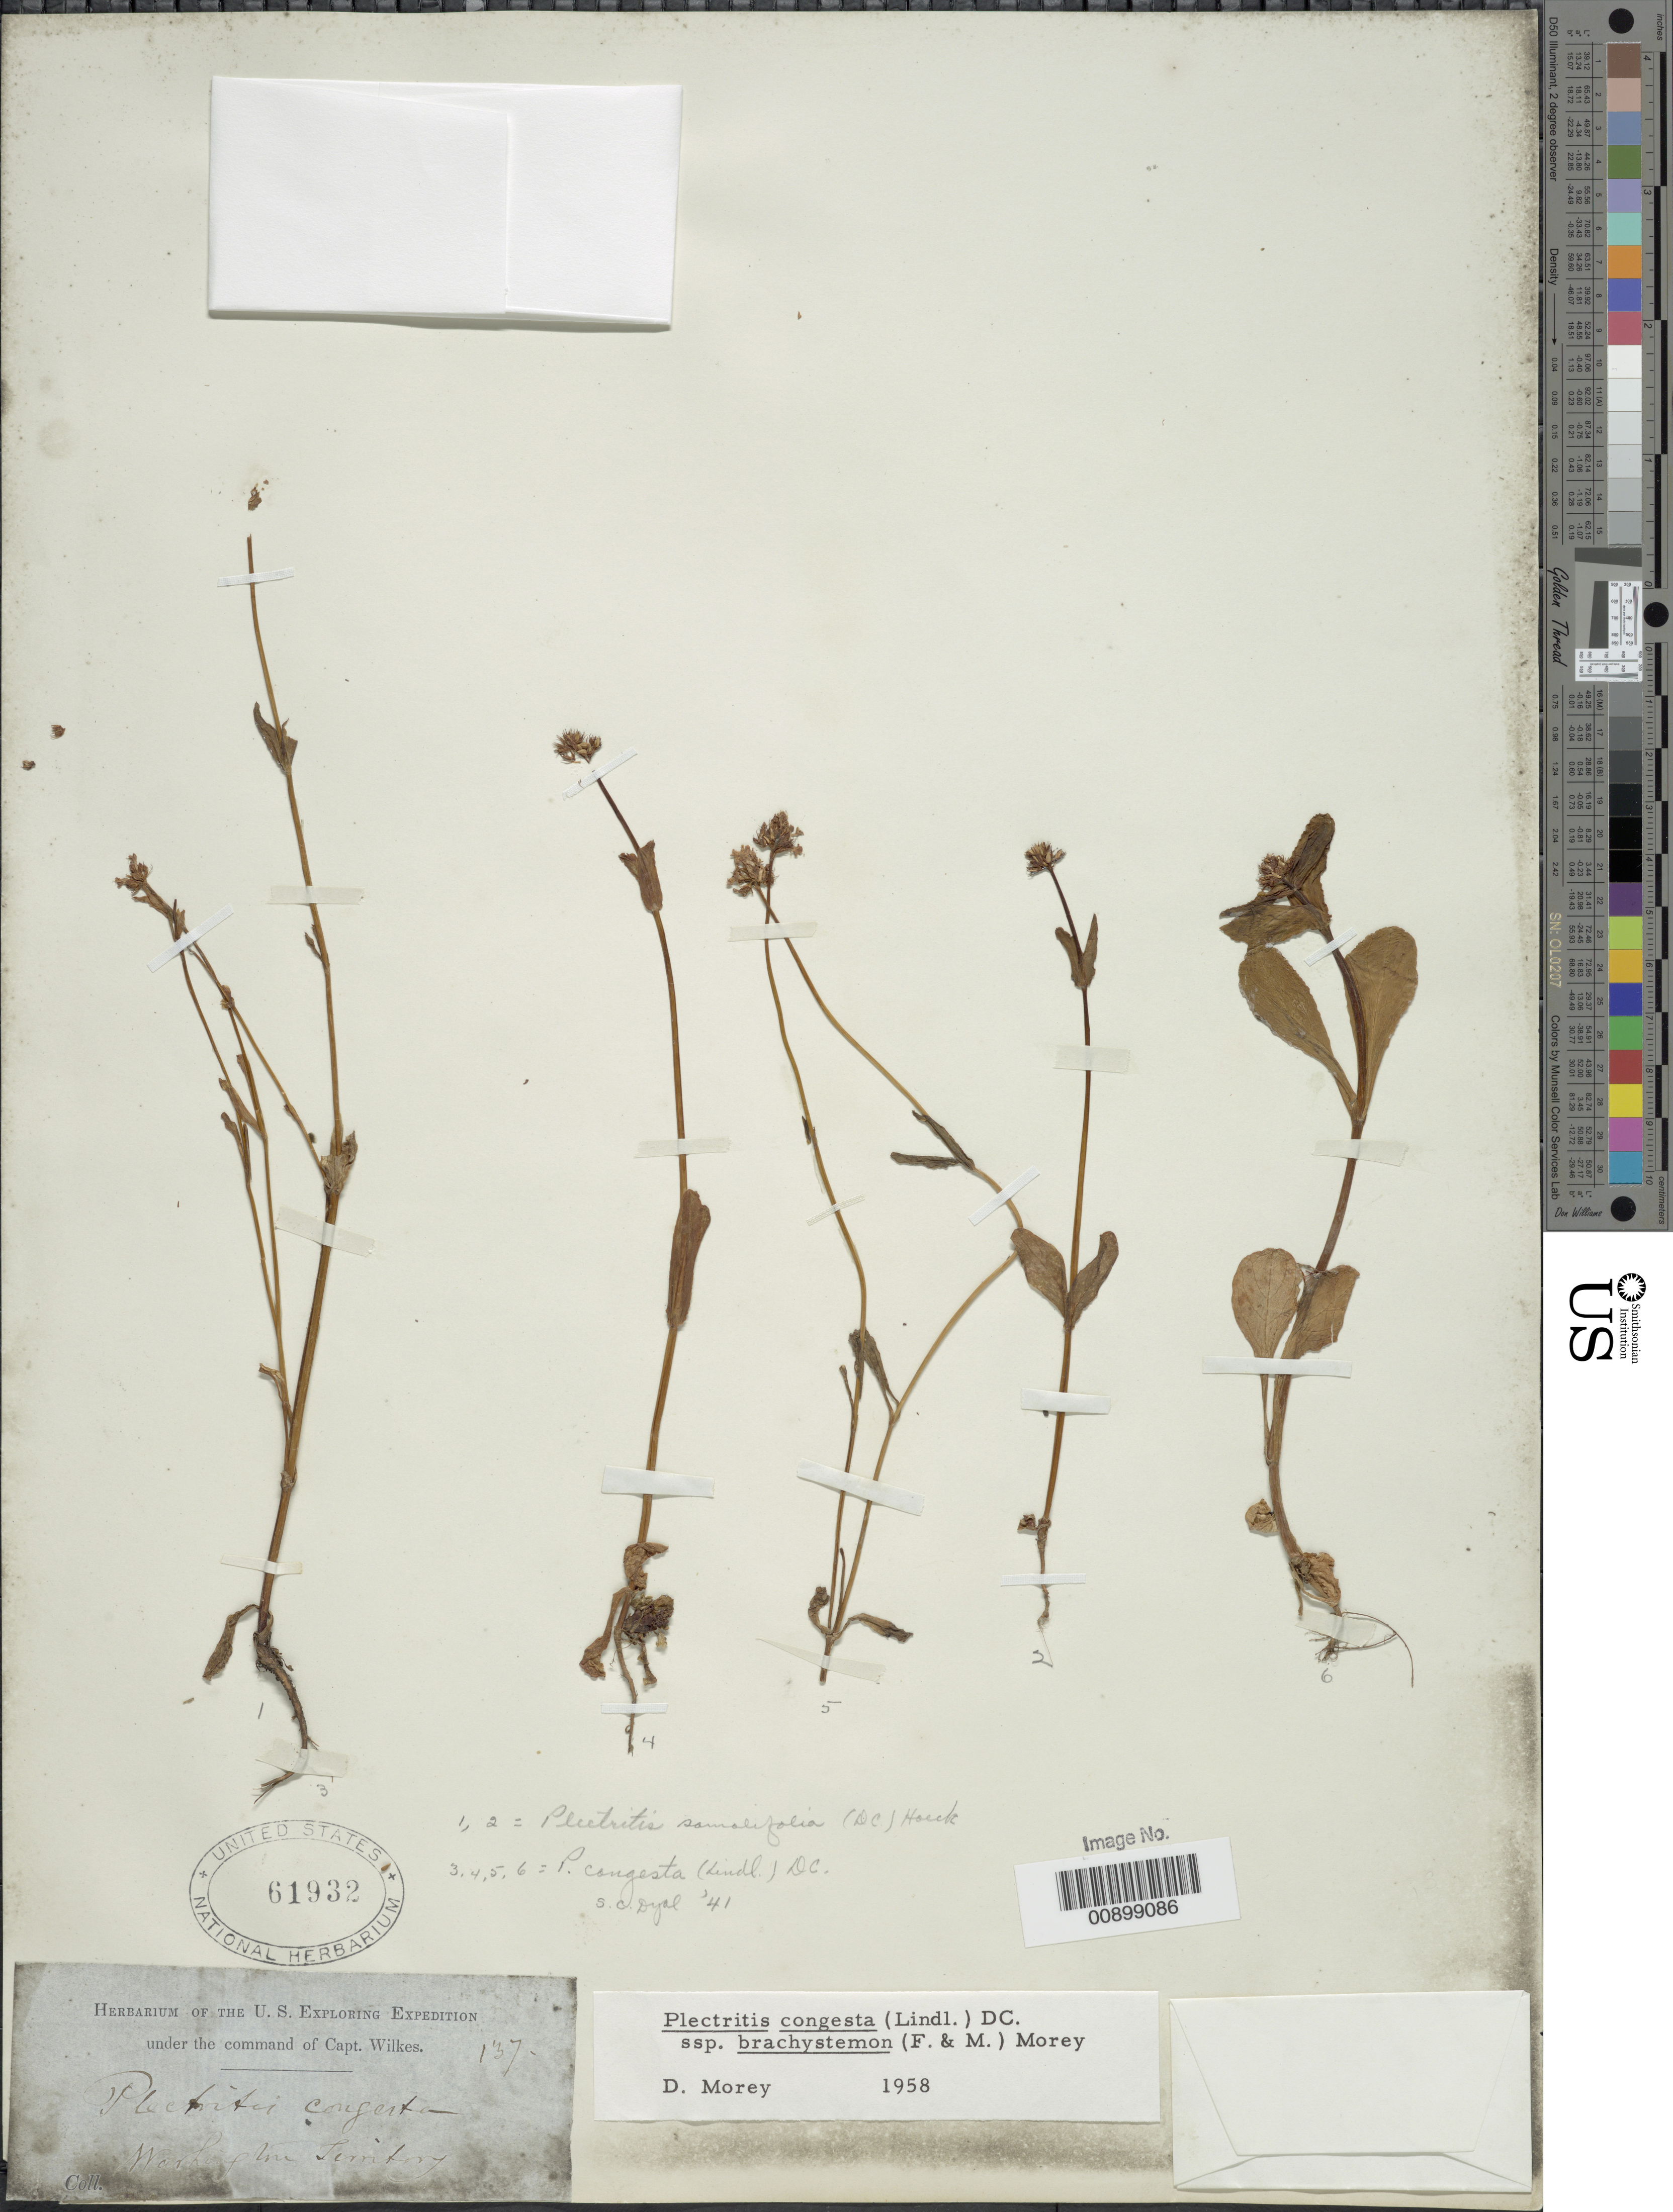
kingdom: Plantae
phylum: Tracheophyta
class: Magnoliopsida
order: Dipsacales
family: Caprifoliaceae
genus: Plectritis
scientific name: Plectritis congesta subsp. brachystemon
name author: (Fisch. & C.A. Mey.) Morey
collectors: Wilkes Explor. Exped.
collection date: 1838/1842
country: United States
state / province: Washington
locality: Washington Territory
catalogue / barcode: US 61932